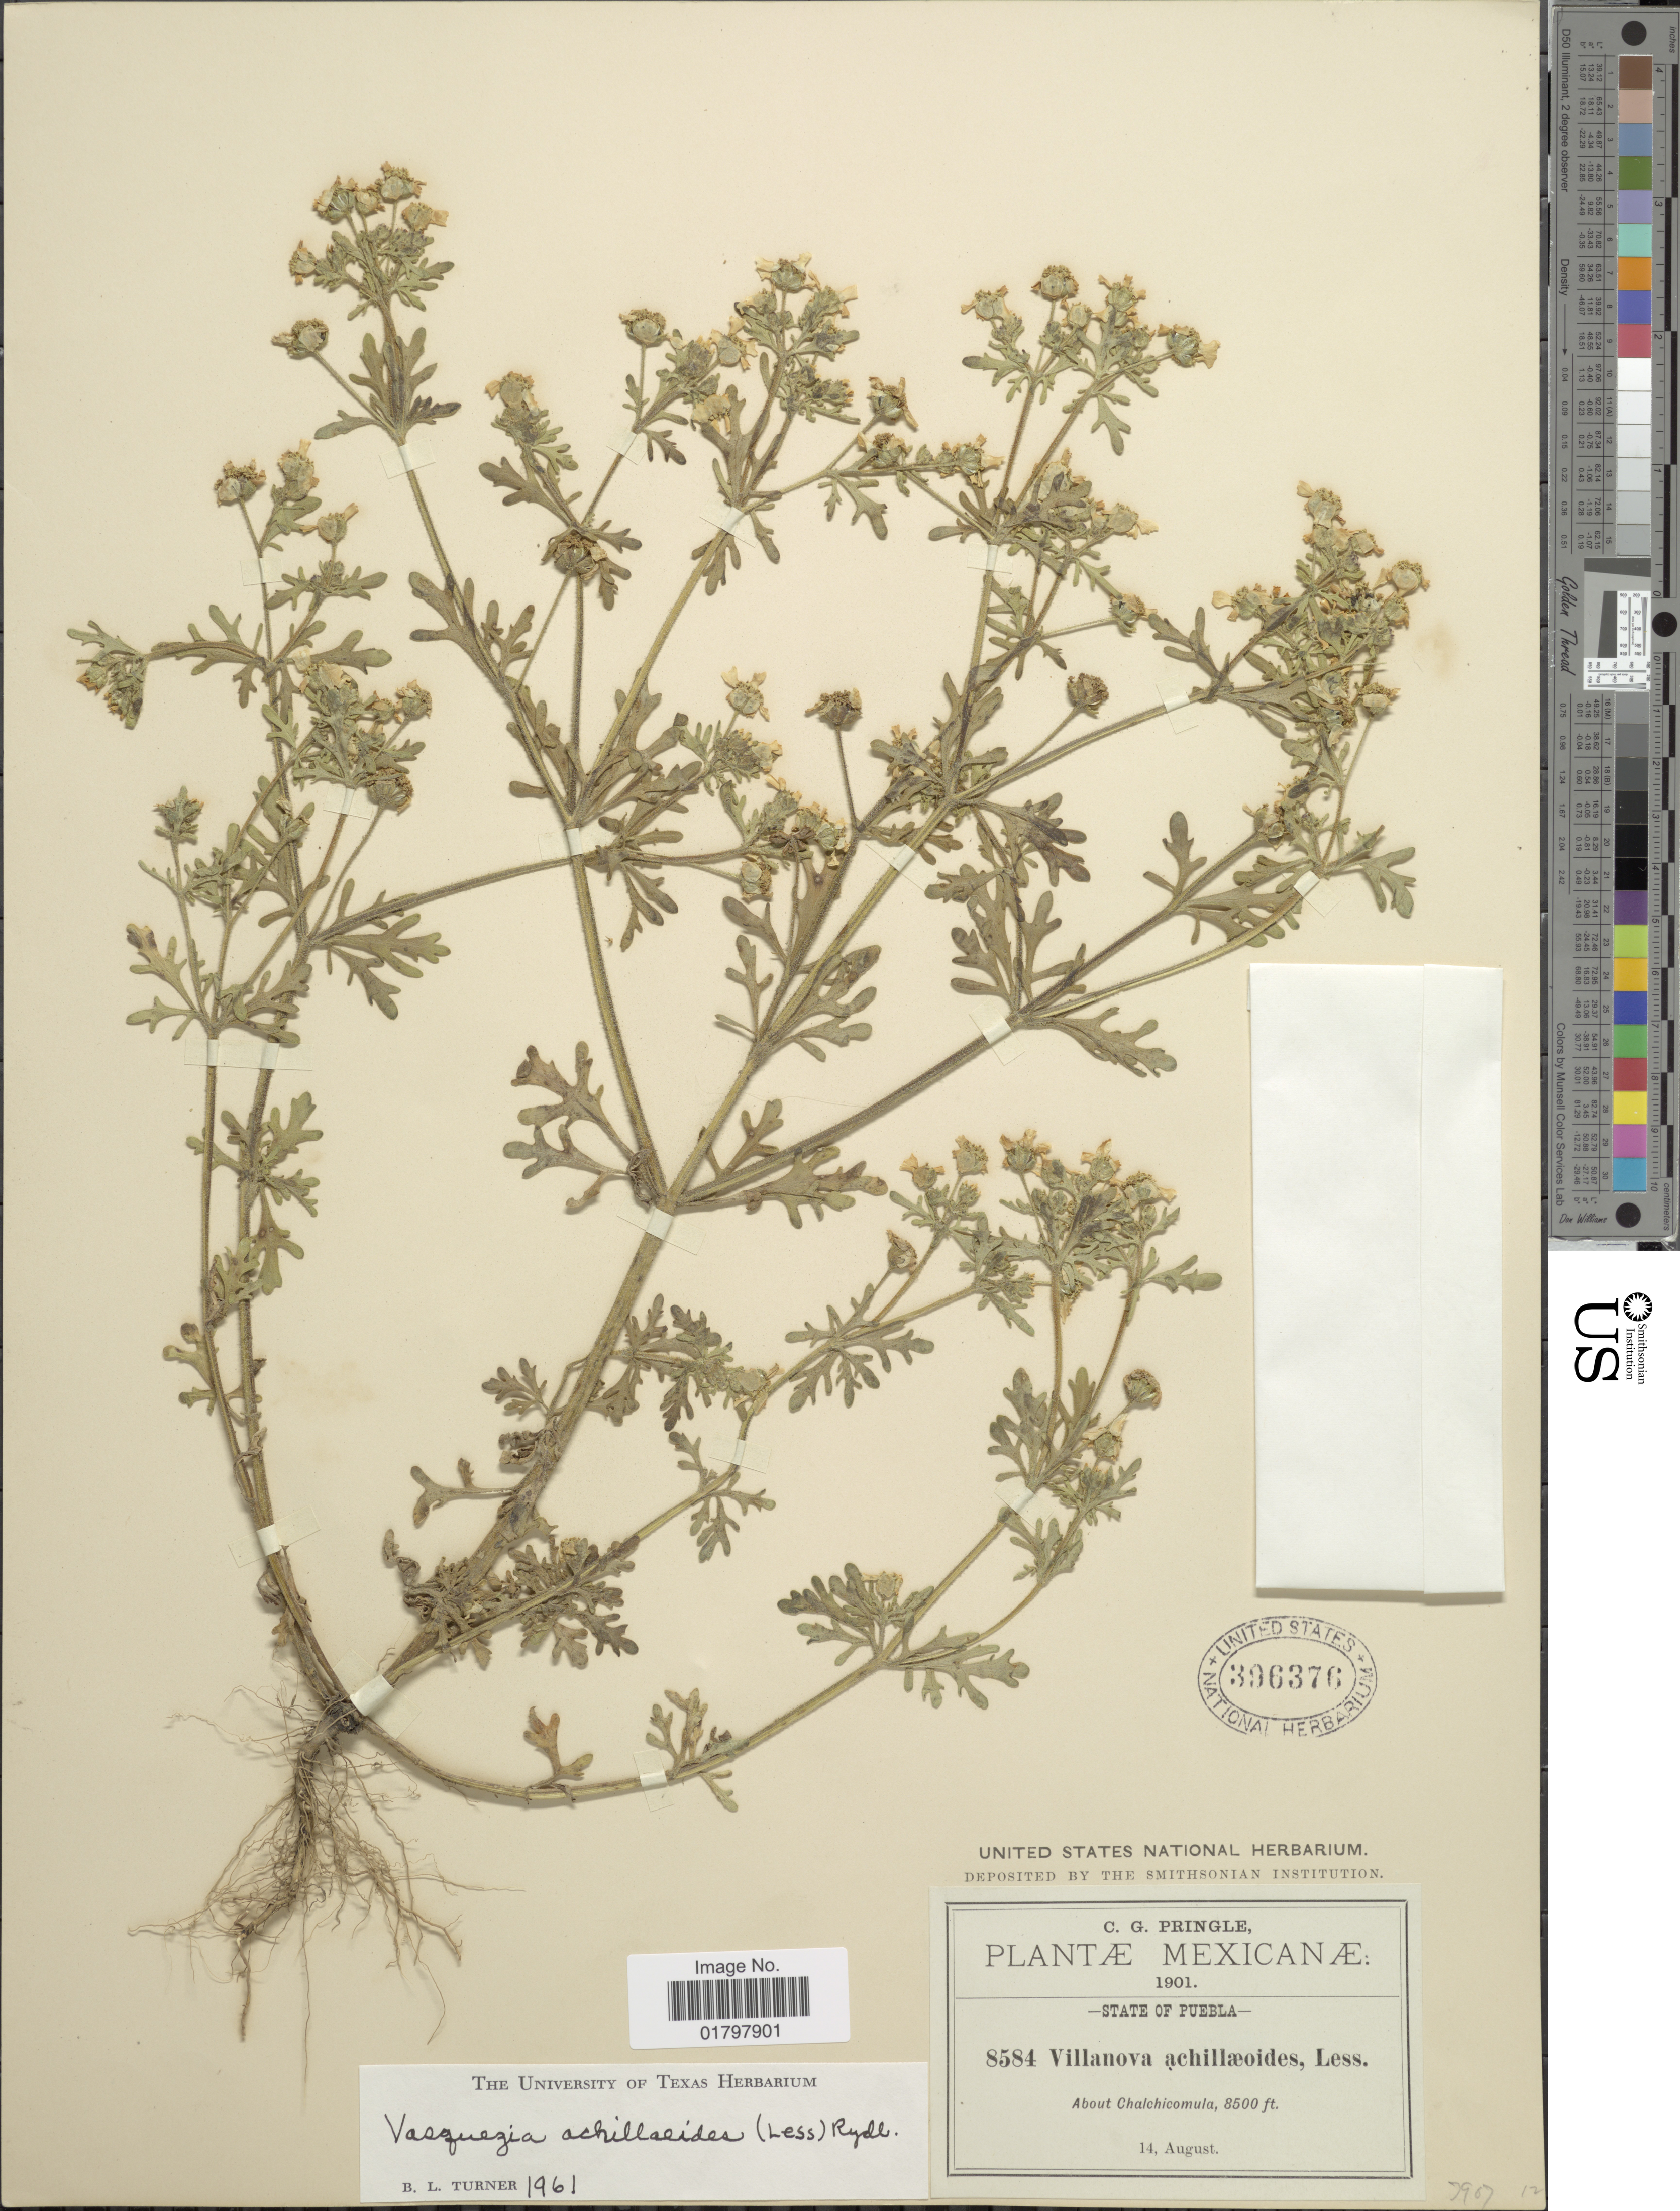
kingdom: Plantae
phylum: Tracheophyta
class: Magnoliopsida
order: Asterales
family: Asteraceae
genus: Vasquesia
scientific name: Vasquesia achillaeoides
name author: Less.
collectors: C. G. Pringle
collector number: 8584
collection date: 1901-08-14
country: Mexico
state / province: Puebla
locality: State of Puebla. About Chalchicomula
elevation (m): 2591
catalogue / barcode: US 396376